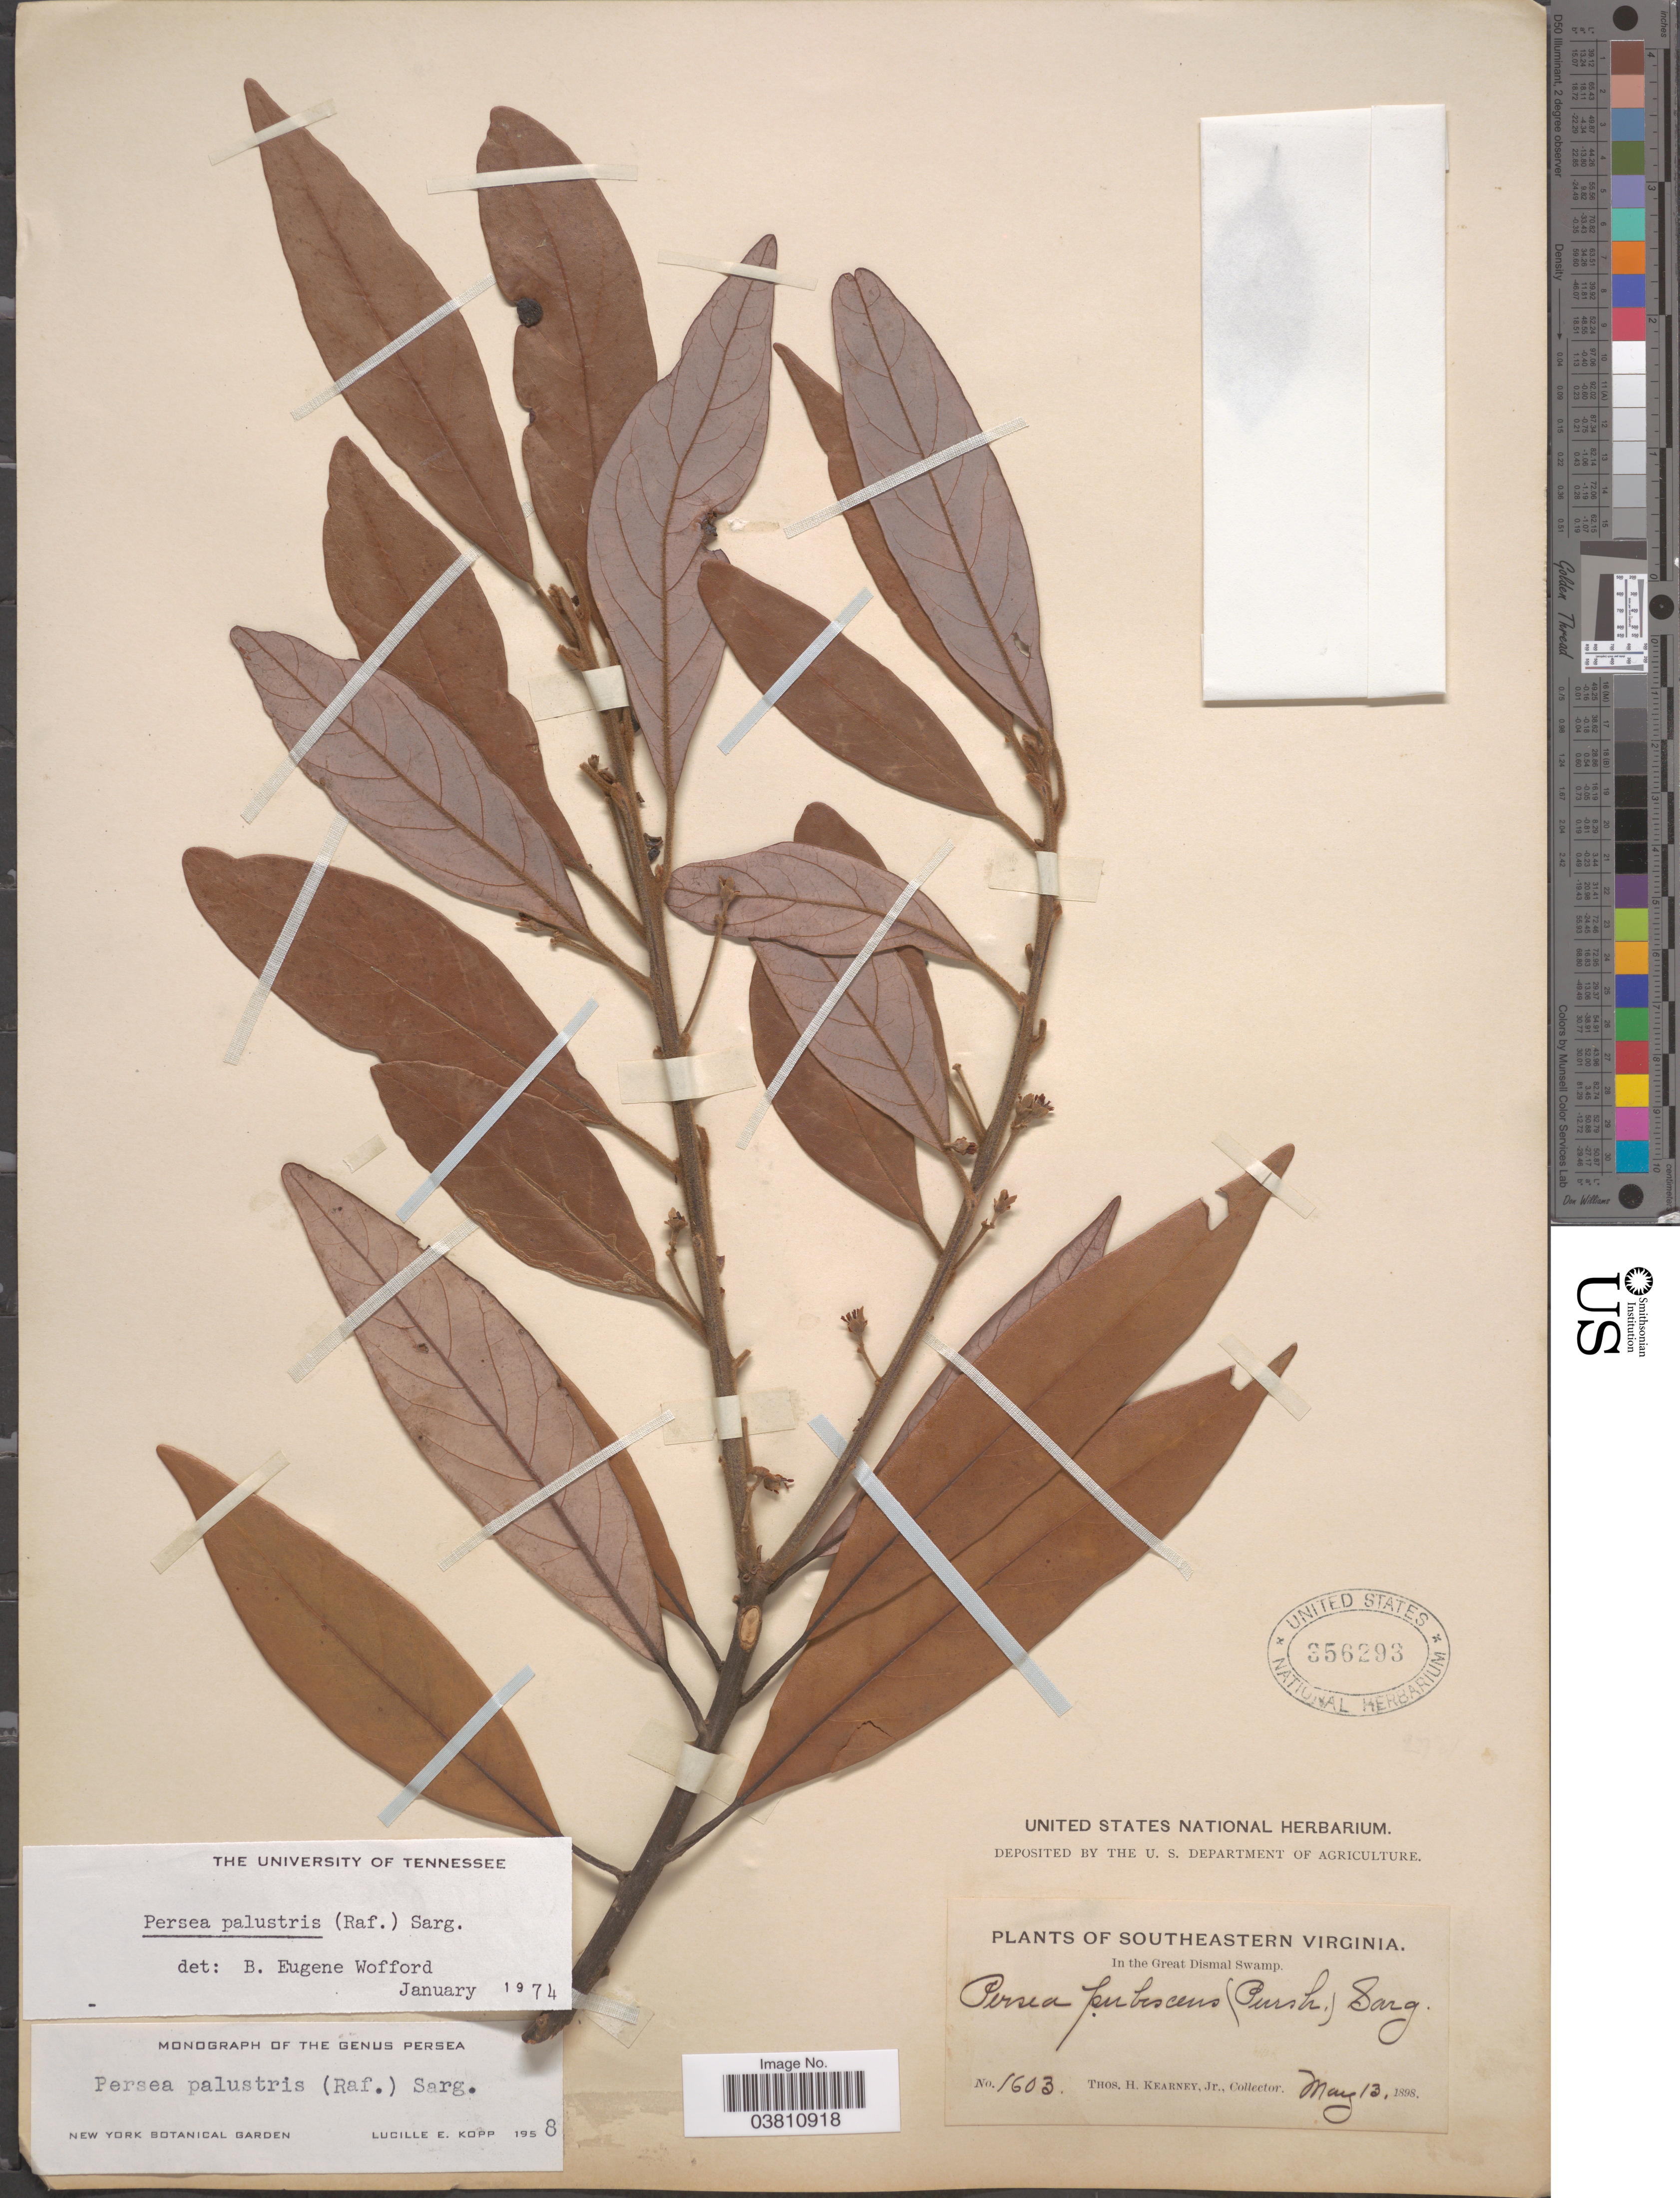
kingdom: Plantae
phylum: Tracheophyta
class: Magnoliopsida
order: Laurales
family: Lauraceae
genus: Persea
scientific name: Persea palustris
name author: (Raf.) Sarg.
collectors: T. H. Kearney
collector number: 1603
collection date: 1898-05-13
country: United States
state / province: Virginia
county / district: City of Chesapeake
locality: Southeastern Virginia. In the Great Dismal Swamp.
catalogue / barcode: US 356293